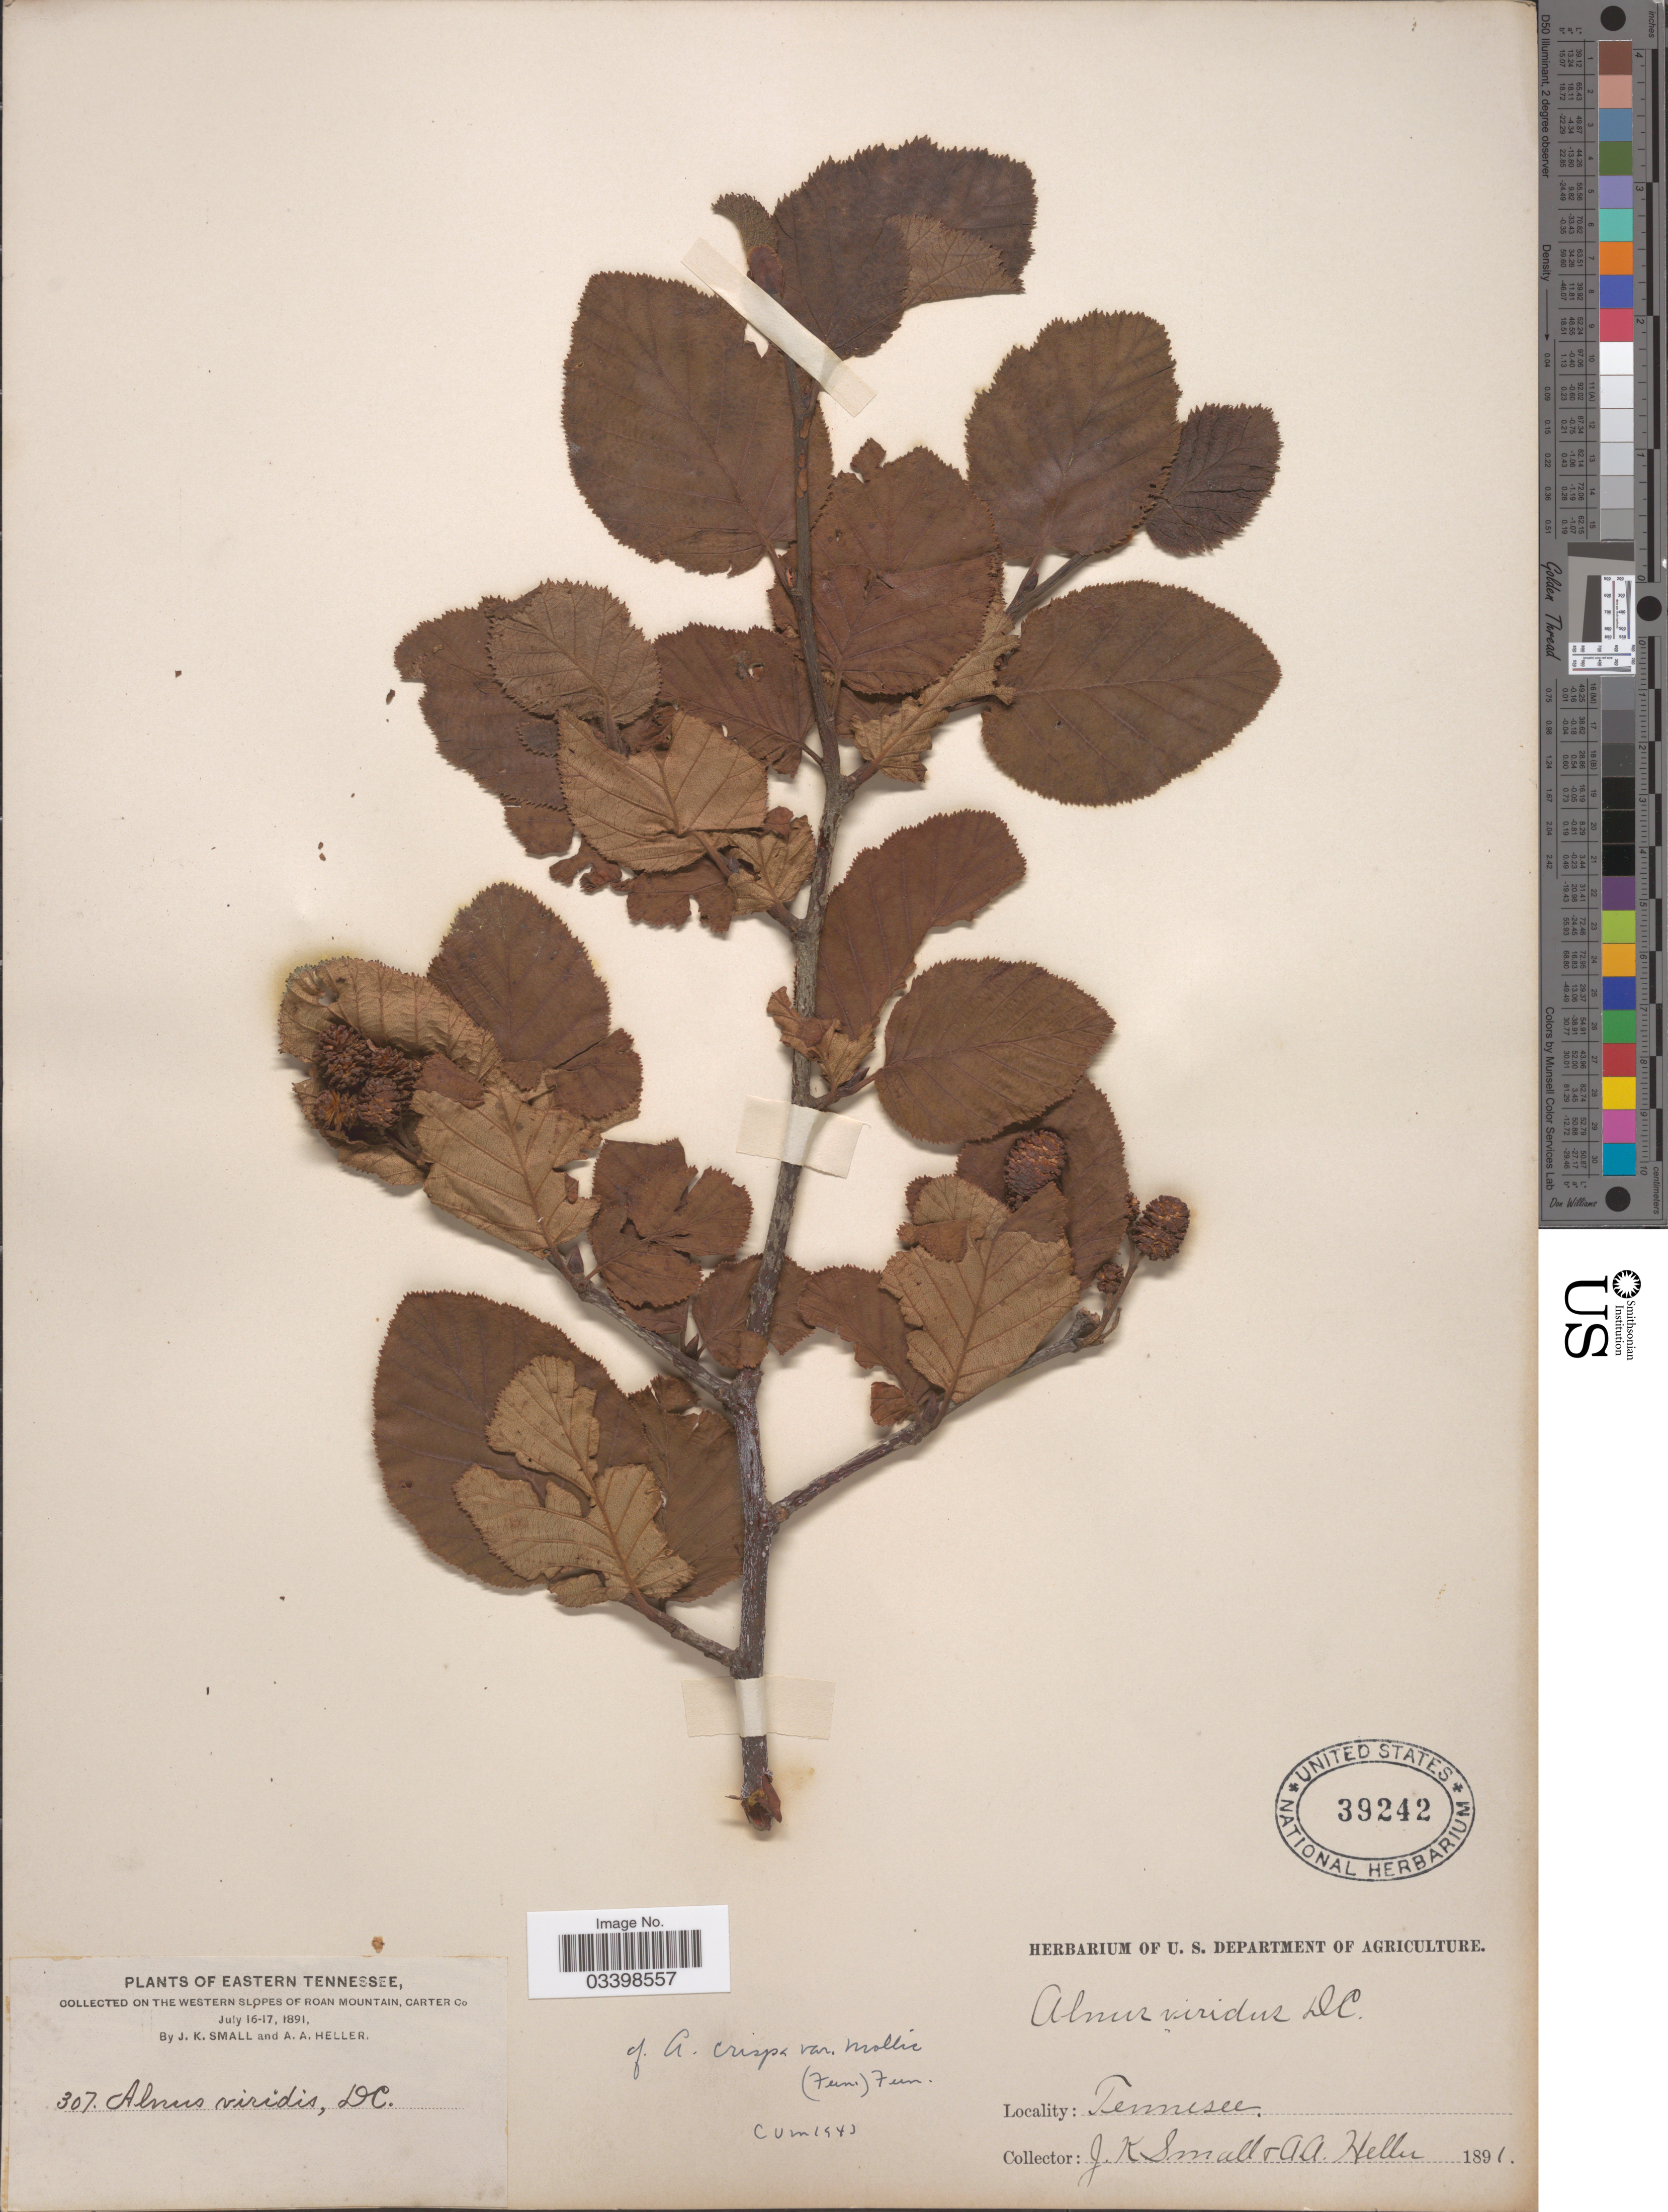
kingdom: Plantae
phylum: Tracheophyta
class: Magnoliopsida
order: Fagales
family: Betulaceae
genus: Alnus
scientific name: Alnus viridis subsp. crispa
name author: (Aiton) Turrill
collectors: J. K. Small & A. A. Heller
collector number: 307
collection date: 1891-07-16/1891-07-17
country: United States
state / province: Tennessee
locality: Eastern Tennessee. On the western slopes of Roan Mountain, Carter Co.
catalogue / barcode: US 39242